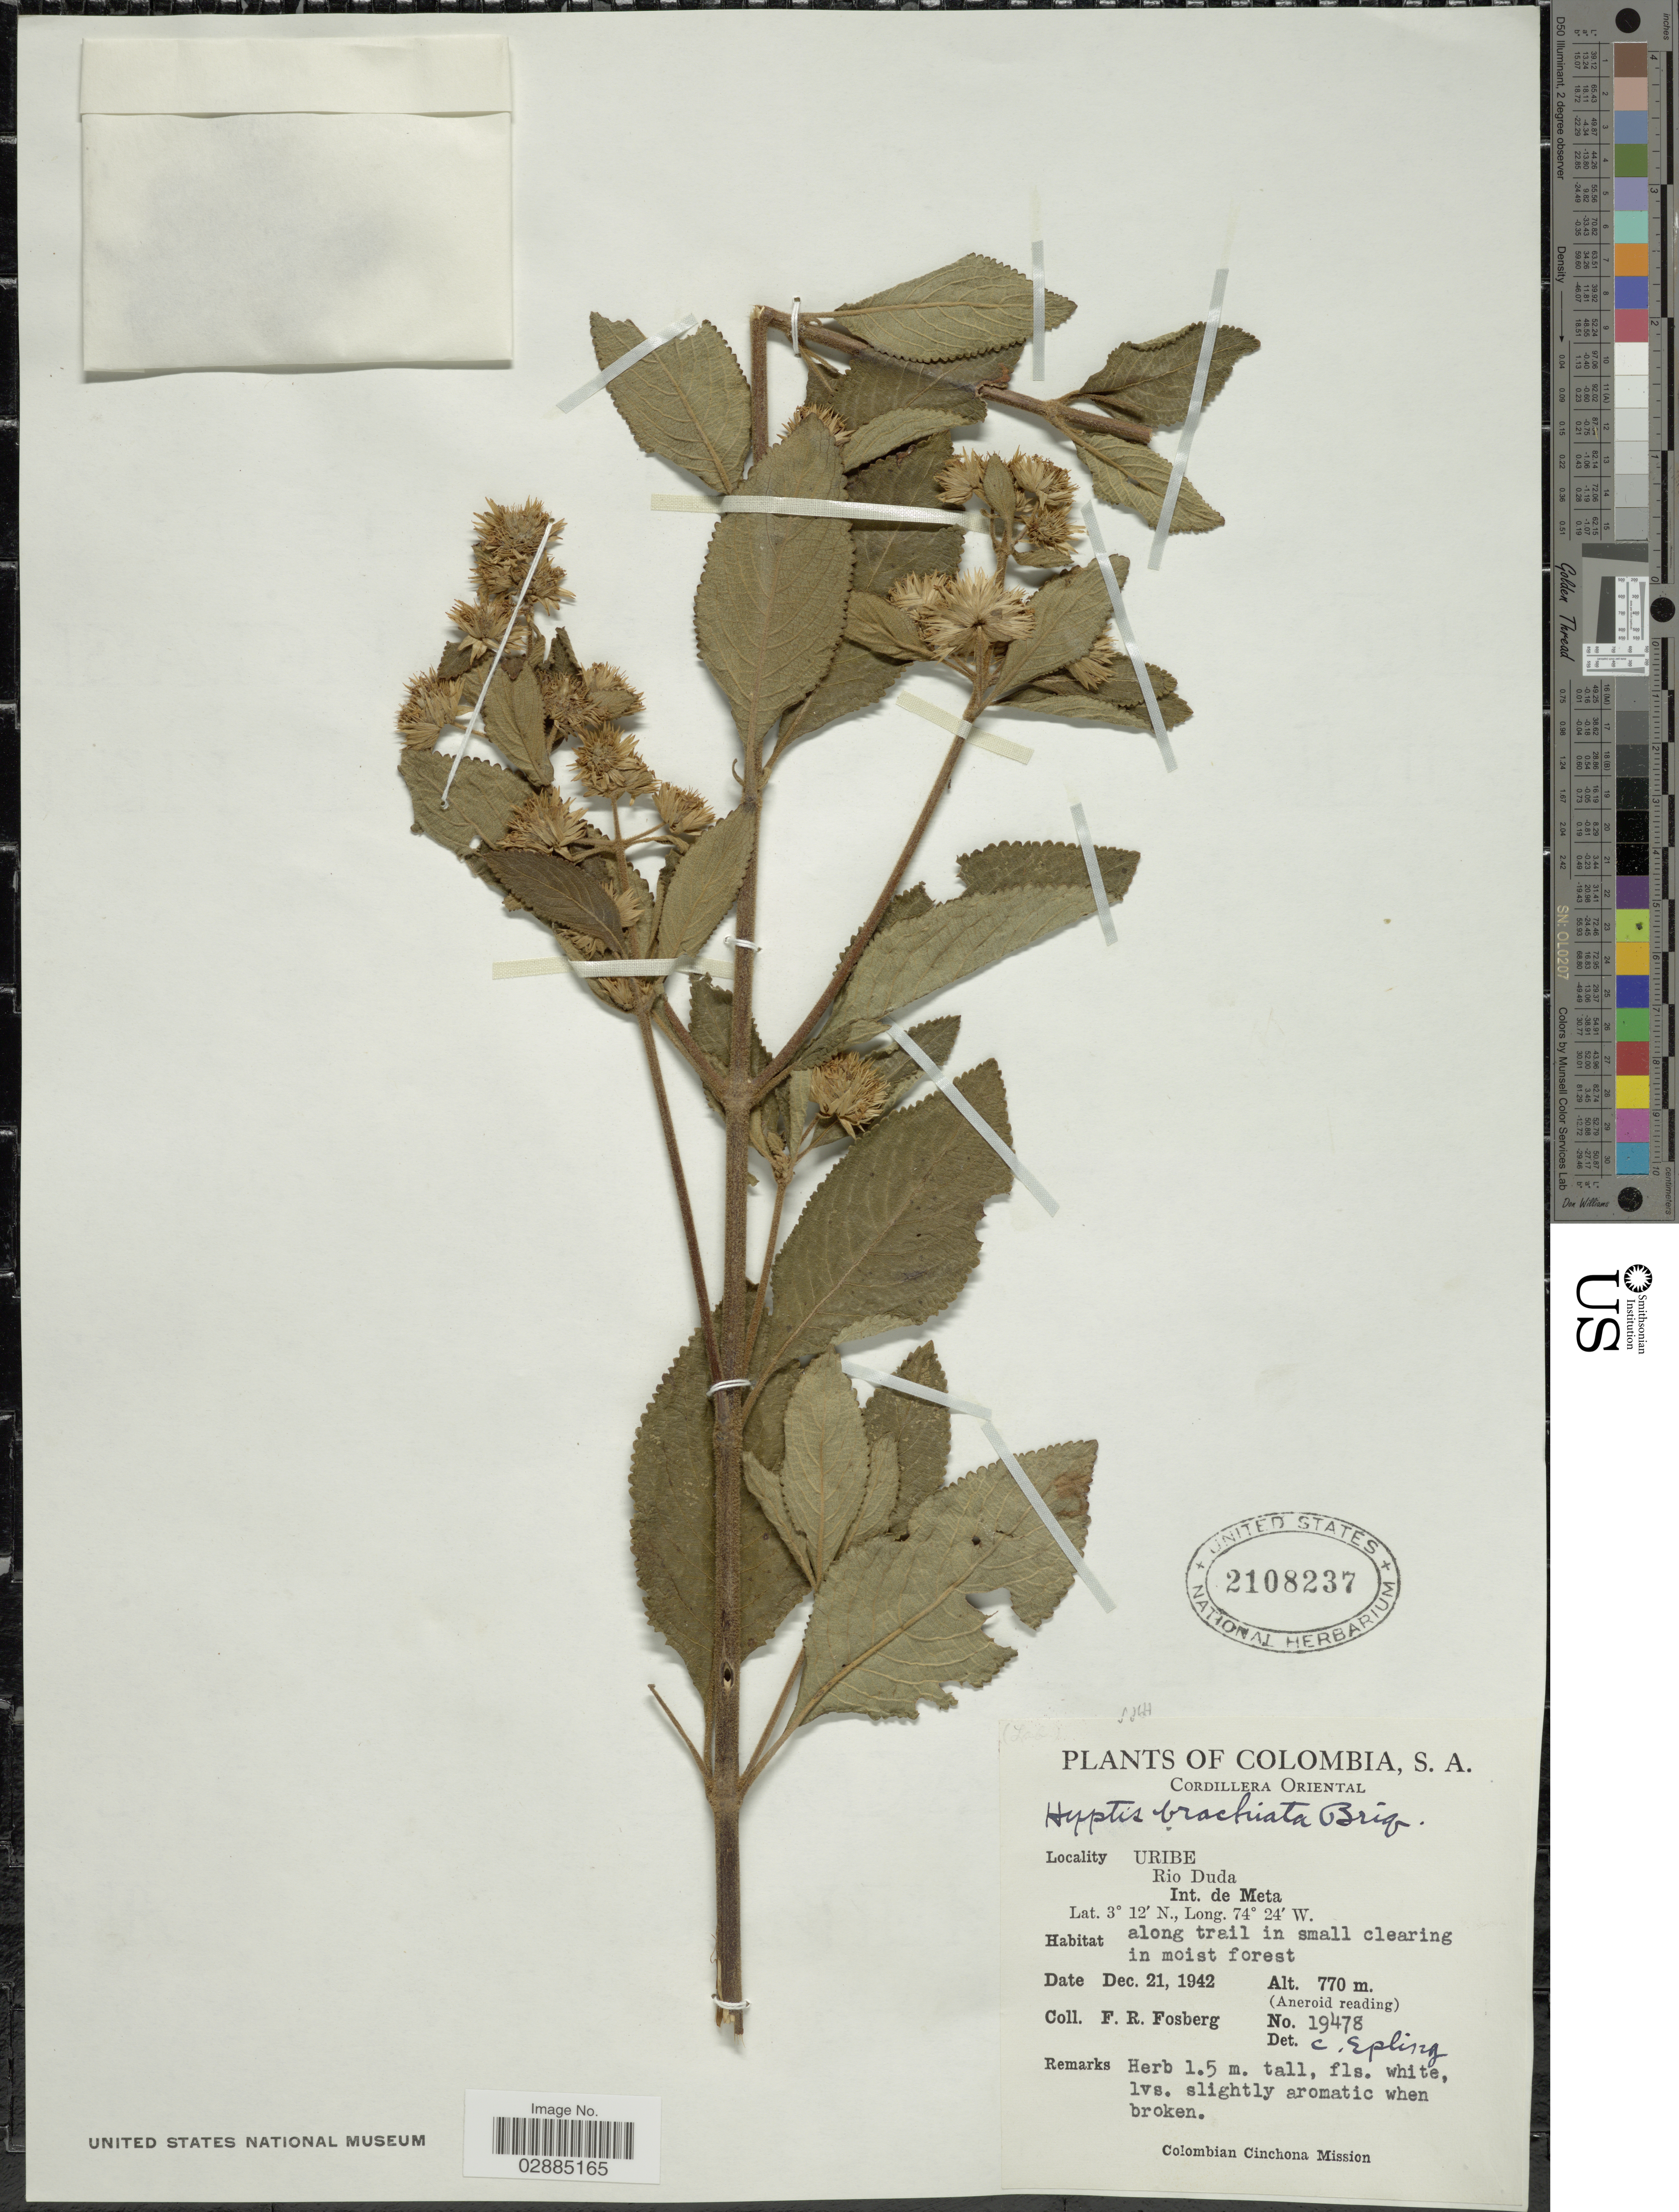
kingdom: Plantae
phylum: Tracheophyta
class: Magnoliopsida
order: Lamiales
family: Lamiaceae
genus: Hyptis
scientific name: Hyptis brachiata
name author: Briq.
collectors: F. R. Fosberg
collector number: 19478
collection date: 1942-12-21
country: Colombia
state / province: Meta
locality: Cordillera Oriental, Uribe, Rio Duda, Int. de Meta.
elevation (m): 770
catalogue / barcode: US 2108237